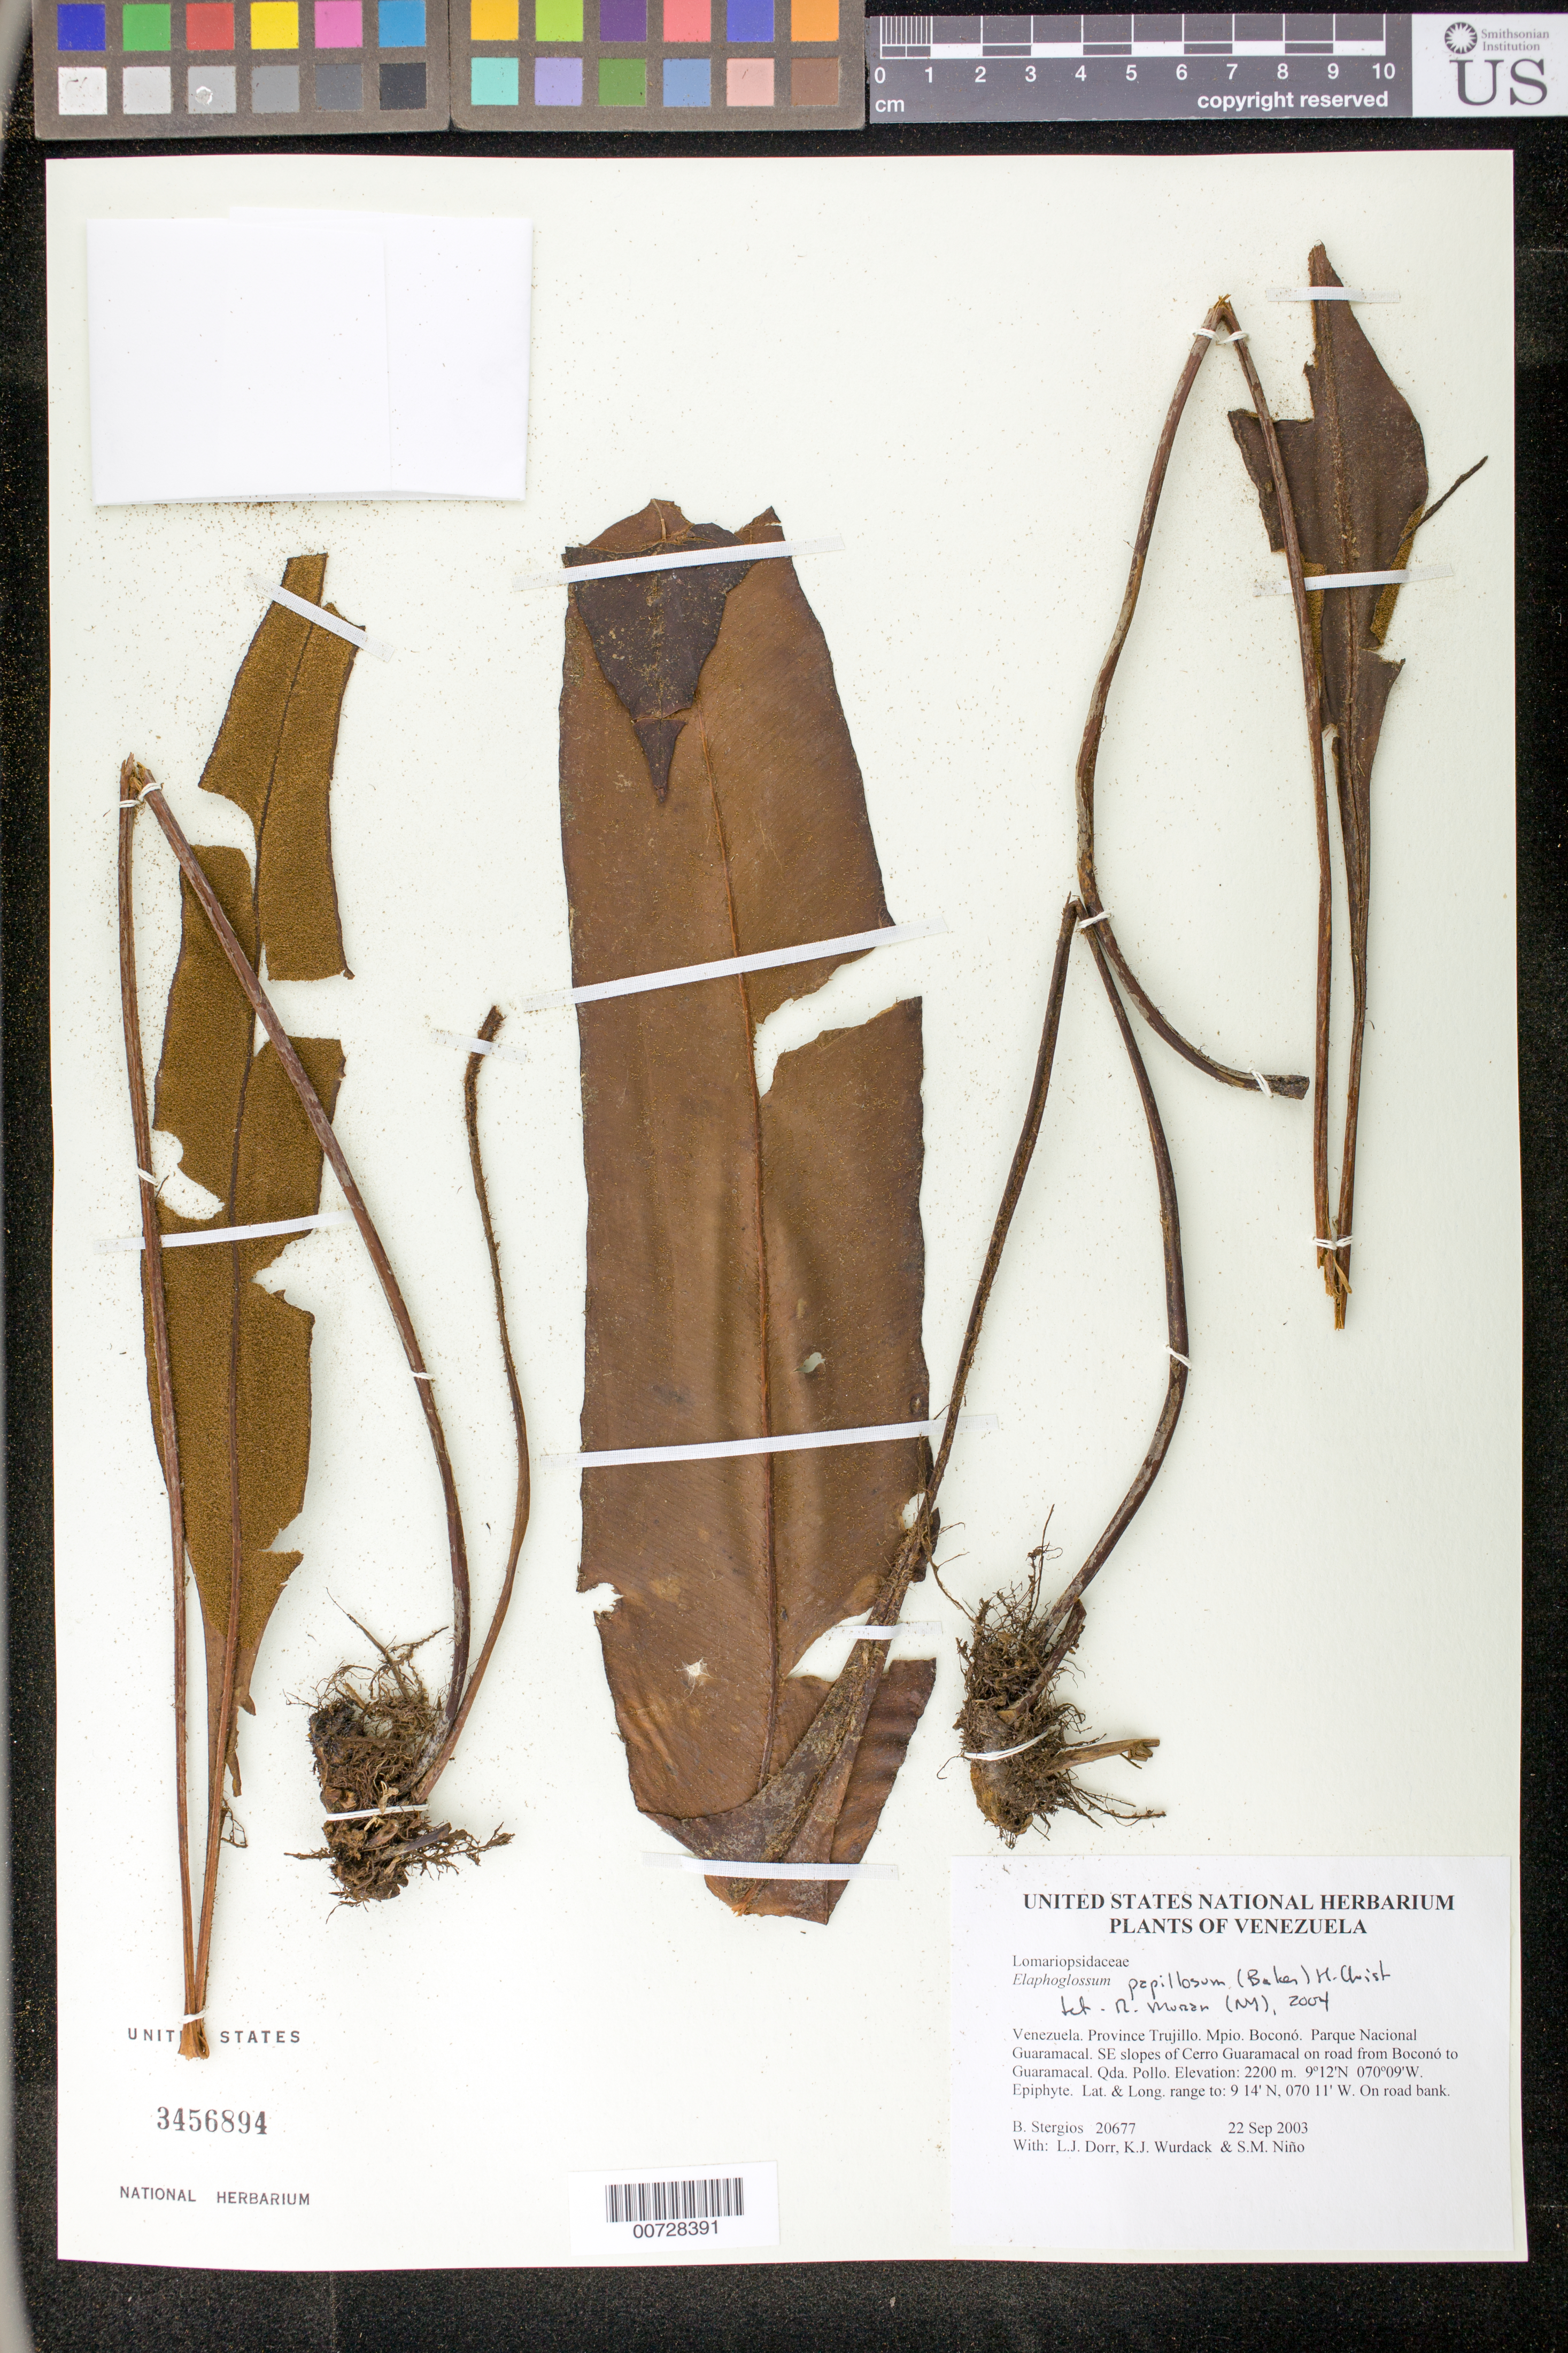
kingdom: Plantae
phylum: Tracheophyta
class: Polypodiopsida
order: Polypodiales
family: Dryopteridaceae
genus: Elaphoglossum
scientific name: Elaphoglossum papillosum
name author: (Baker) Christ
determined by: Moran, R. C.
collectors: B. G. Stergios, L. J. Dorr, K. Wurdack & S. M. Niño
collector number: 20677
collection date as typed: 22 Sep 2003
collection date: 2003-09-22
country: Venezuela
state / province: Trujillo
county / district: Boconó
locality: Parque Nacional Guaramacal. SE slopes of Cerro Guaramacal on road from Boconó to Guaramacal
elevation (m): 2200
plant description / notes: NY, PORT, UC, US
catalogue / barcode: US 3456894